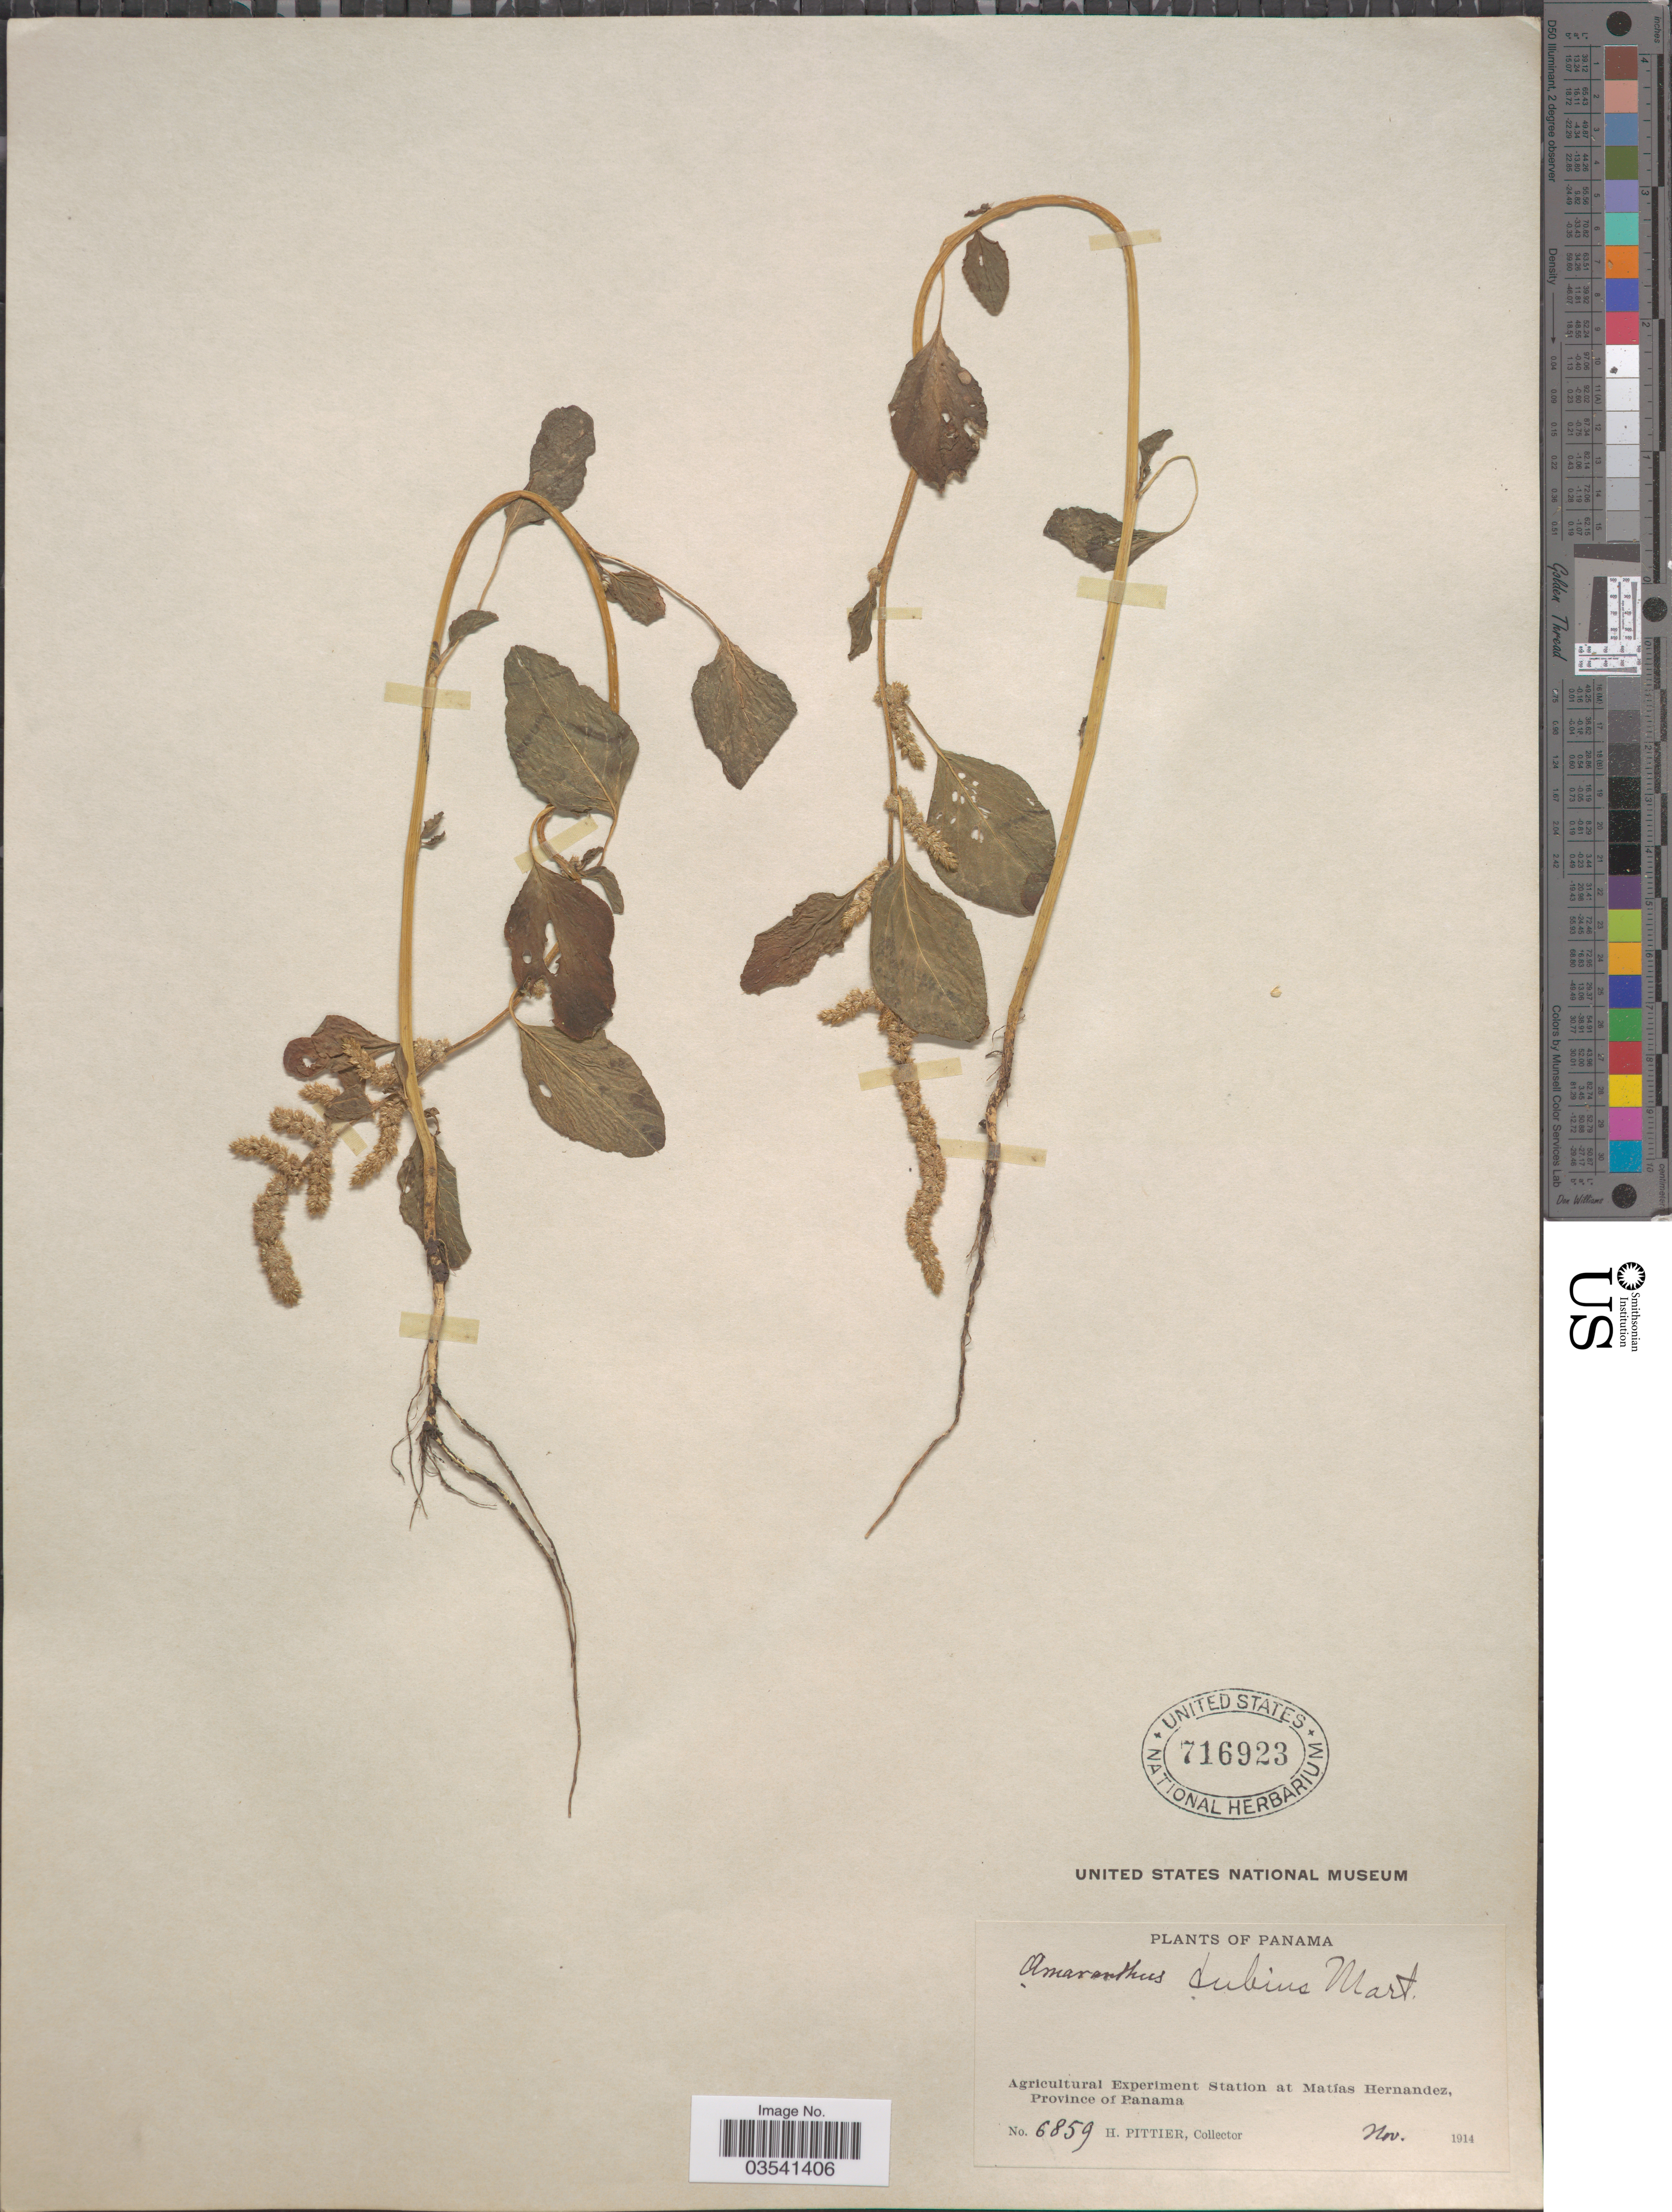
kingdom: Plantae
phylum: Tracheophyta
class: Magnoliopsida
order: Caryophyllales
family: Amaranthaceae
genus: Amaranthus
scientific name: Amaranthus dubius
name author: Mart. ex Thell.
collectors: H. F. Pittier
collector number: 6859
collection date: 1914-11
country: Panama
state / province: Panamá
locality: Agricultural Experiment Station at Matías Hernandez.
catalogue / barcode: US 716923